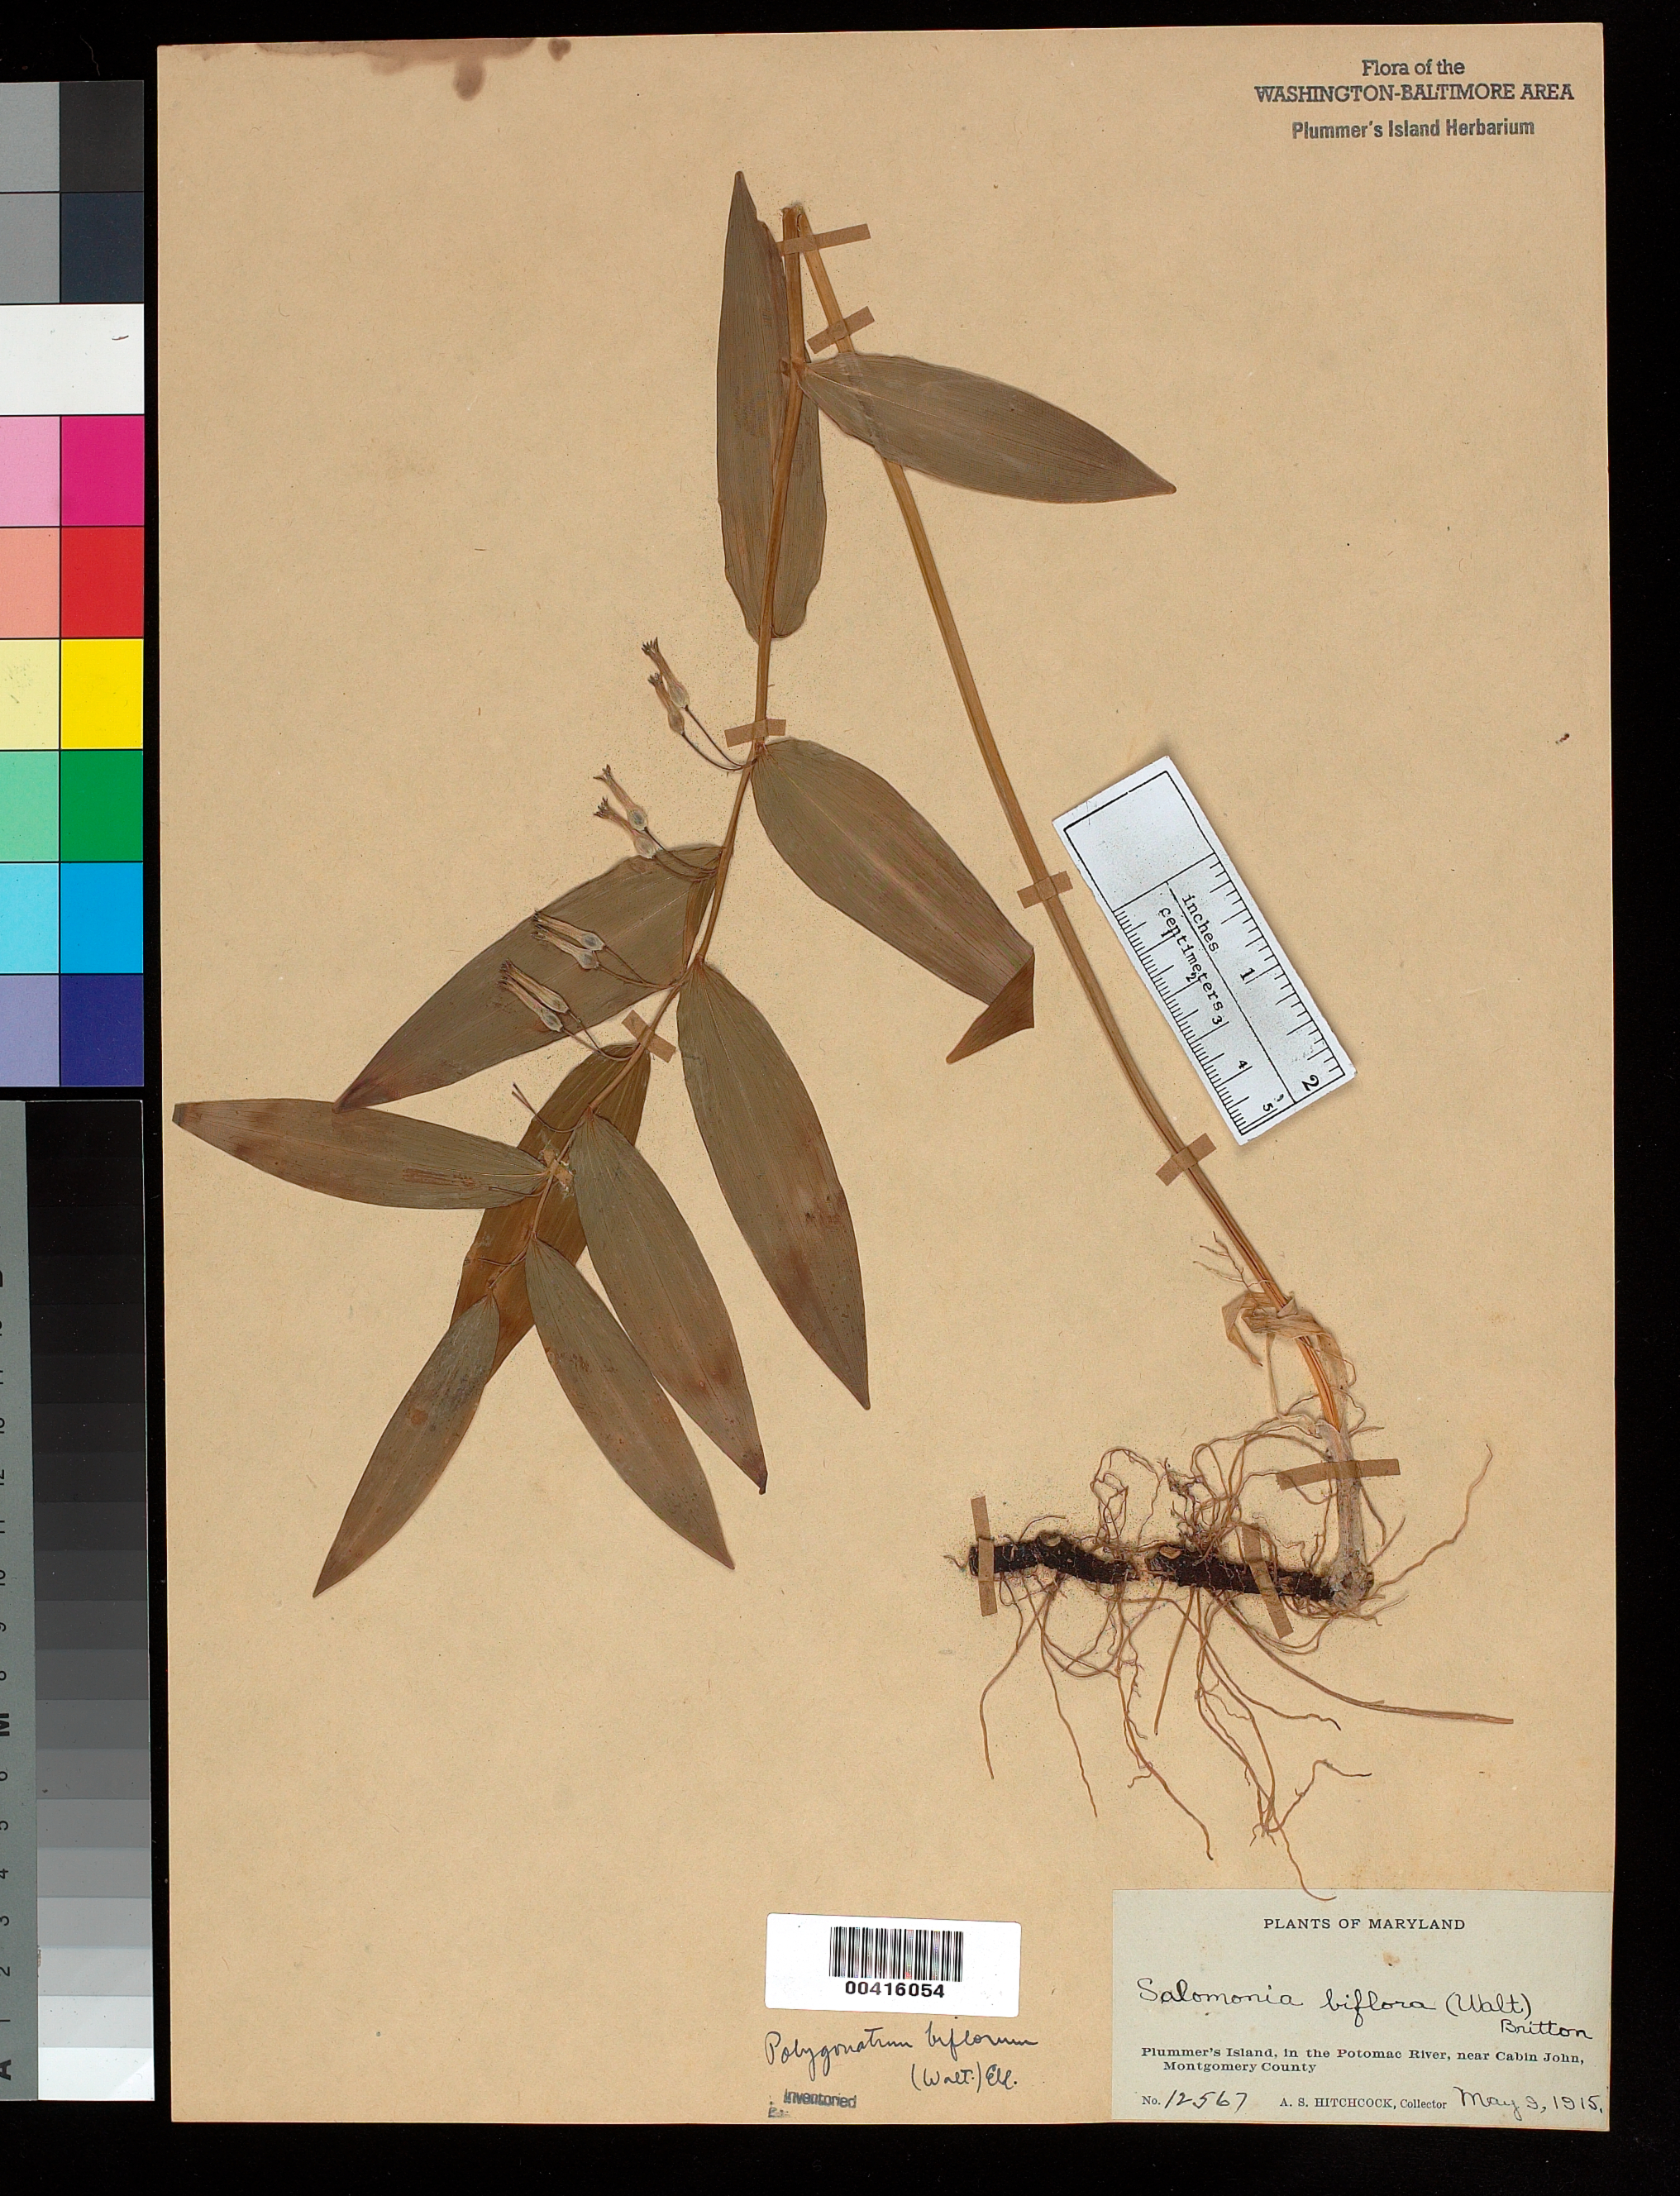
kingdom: Plantae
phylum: Tracheophyta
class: Liliopsida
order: Asparagales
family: Asparagaceae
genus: Polygonatum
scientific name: Polygonatum biflorum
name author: (Walter) Elliott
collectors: A. S. Hitchcock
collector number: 12567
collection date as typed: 09 May 1915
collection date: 1915-05-09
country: United States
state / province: Maryland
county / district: Montgomery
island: Plummers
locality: Plummer's Island, near Cabin John C. & O. Canal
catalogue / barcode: US 3244193